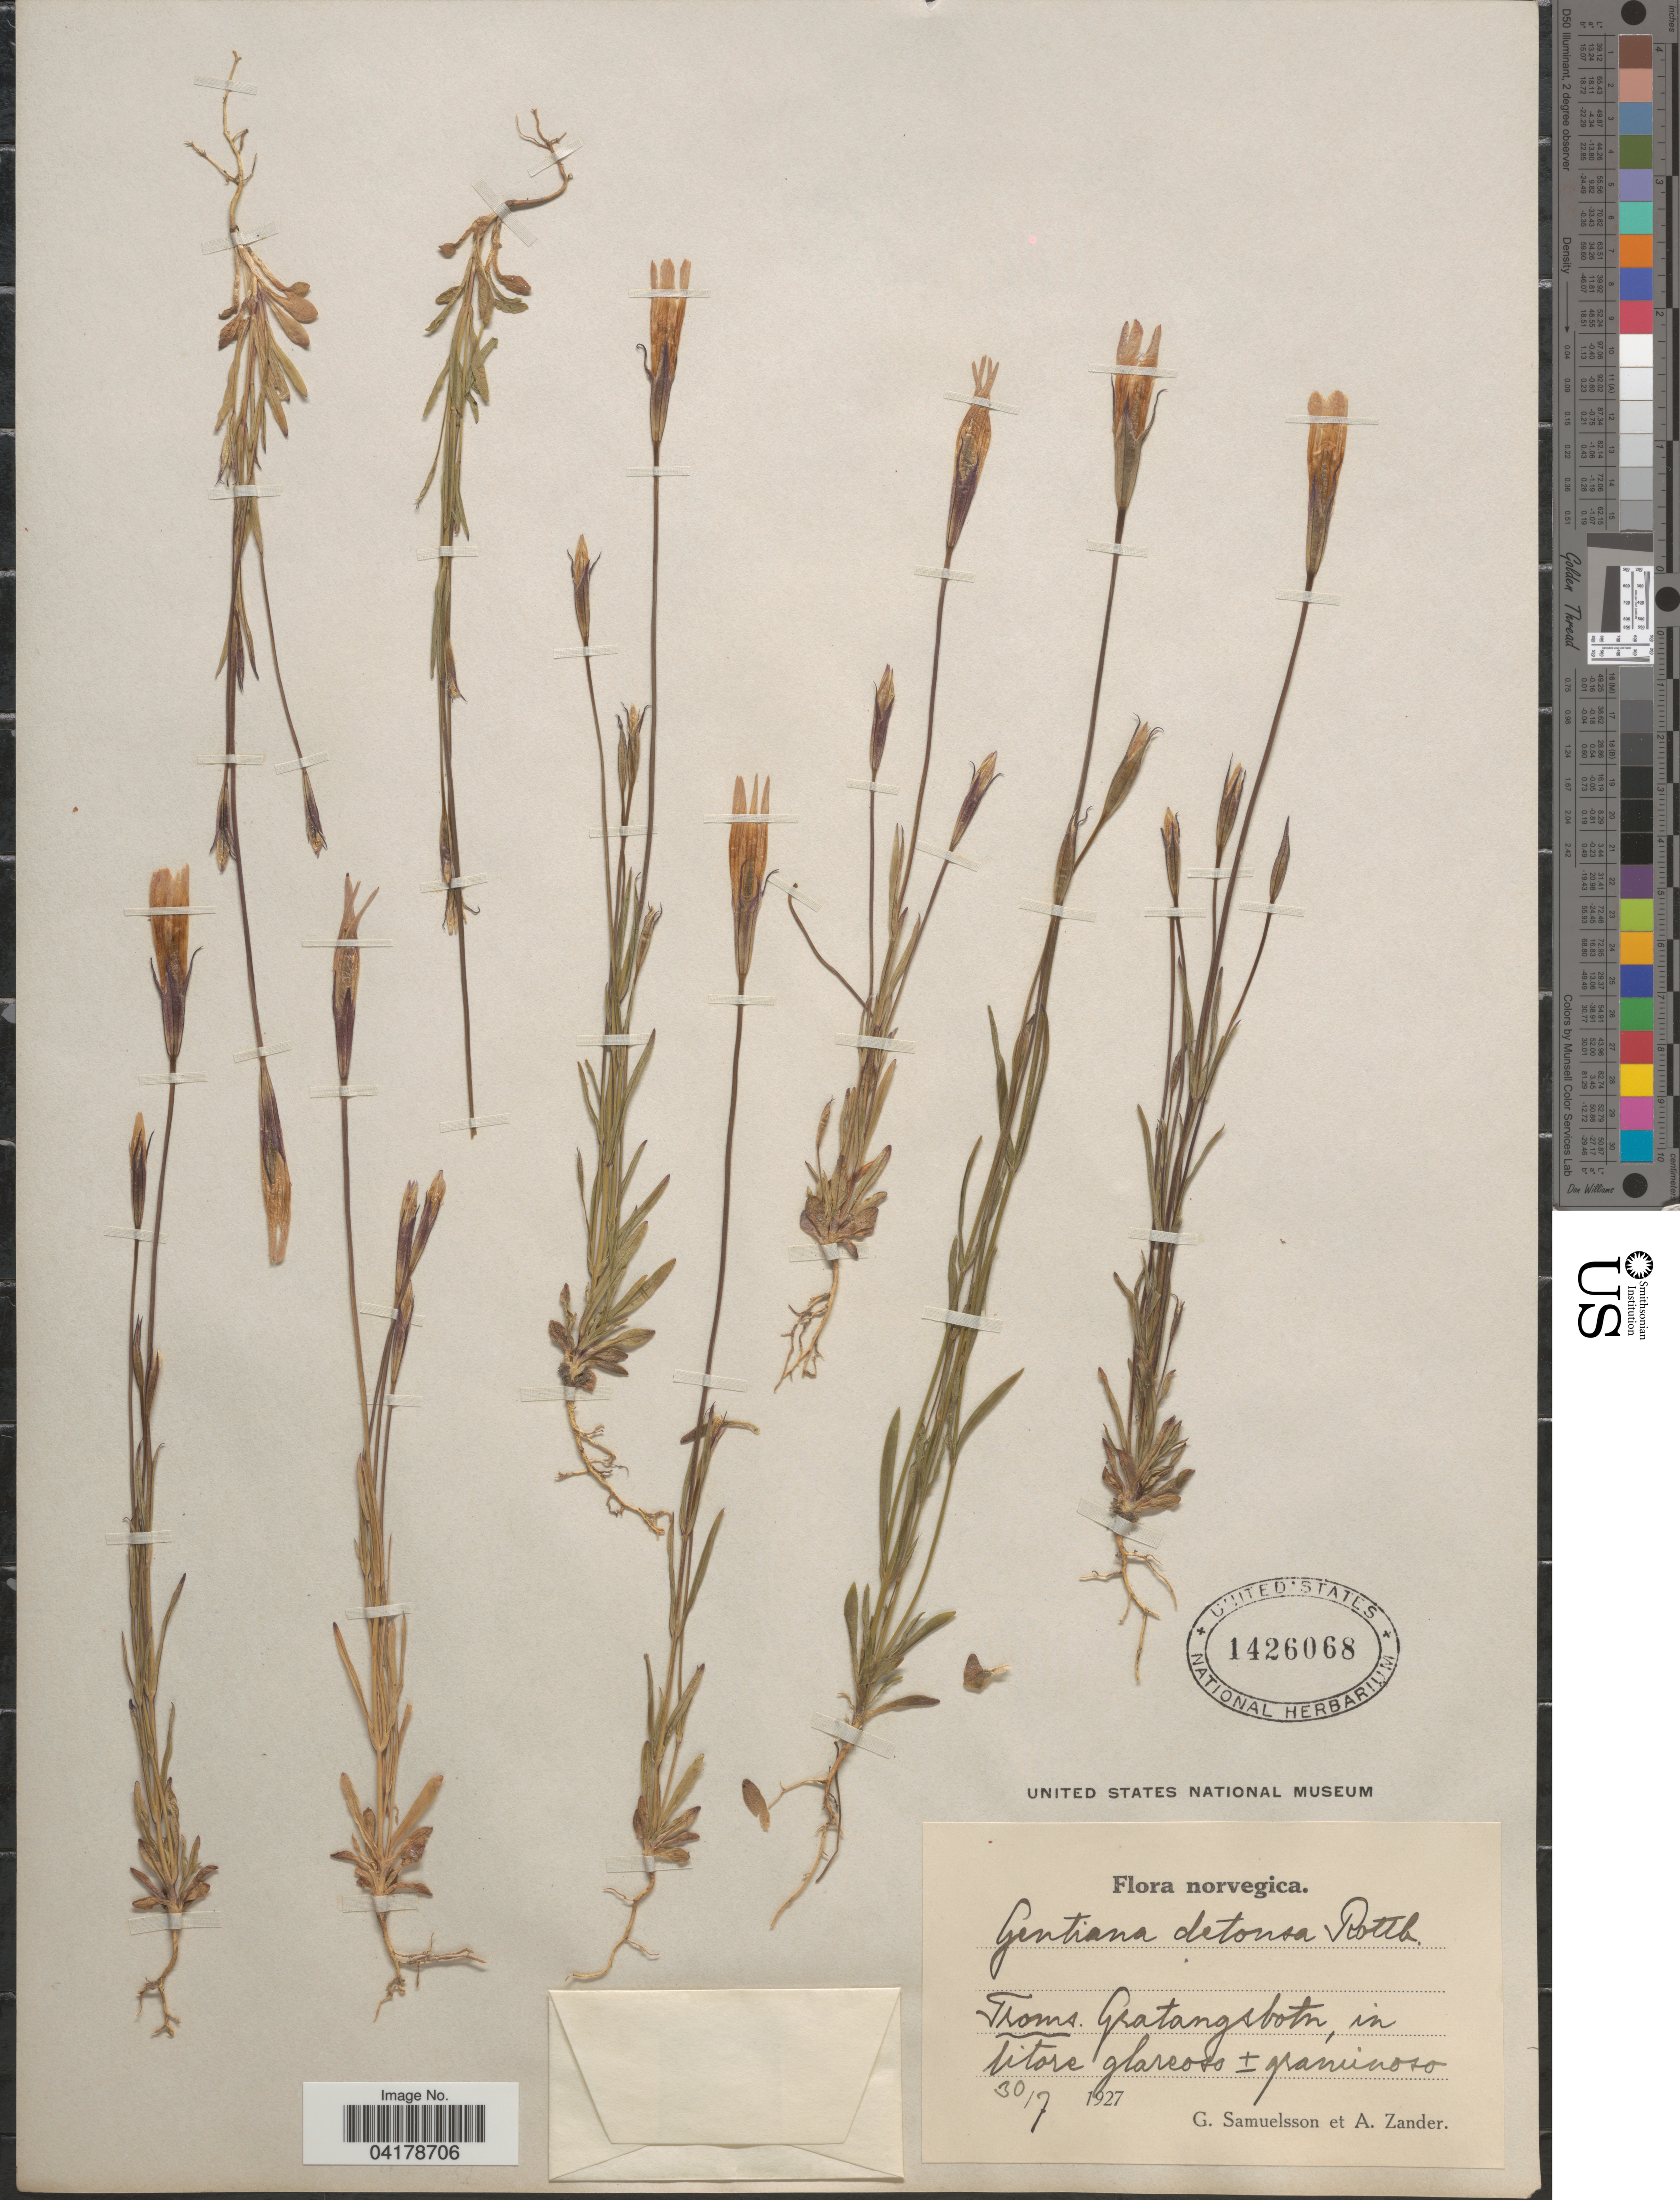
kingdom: Plantae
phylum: Tracheophyta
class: Magnoliopsida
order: Gentianales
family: Gentianaceae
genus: Gentiana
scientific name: Gentiana dentosa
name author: Rottb.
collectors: G. Samuelsson & A. Zander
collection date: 1927-07-30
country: Norway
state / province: Troms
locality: Norvegica. Gratangsbotn.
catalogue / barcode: US 1426068